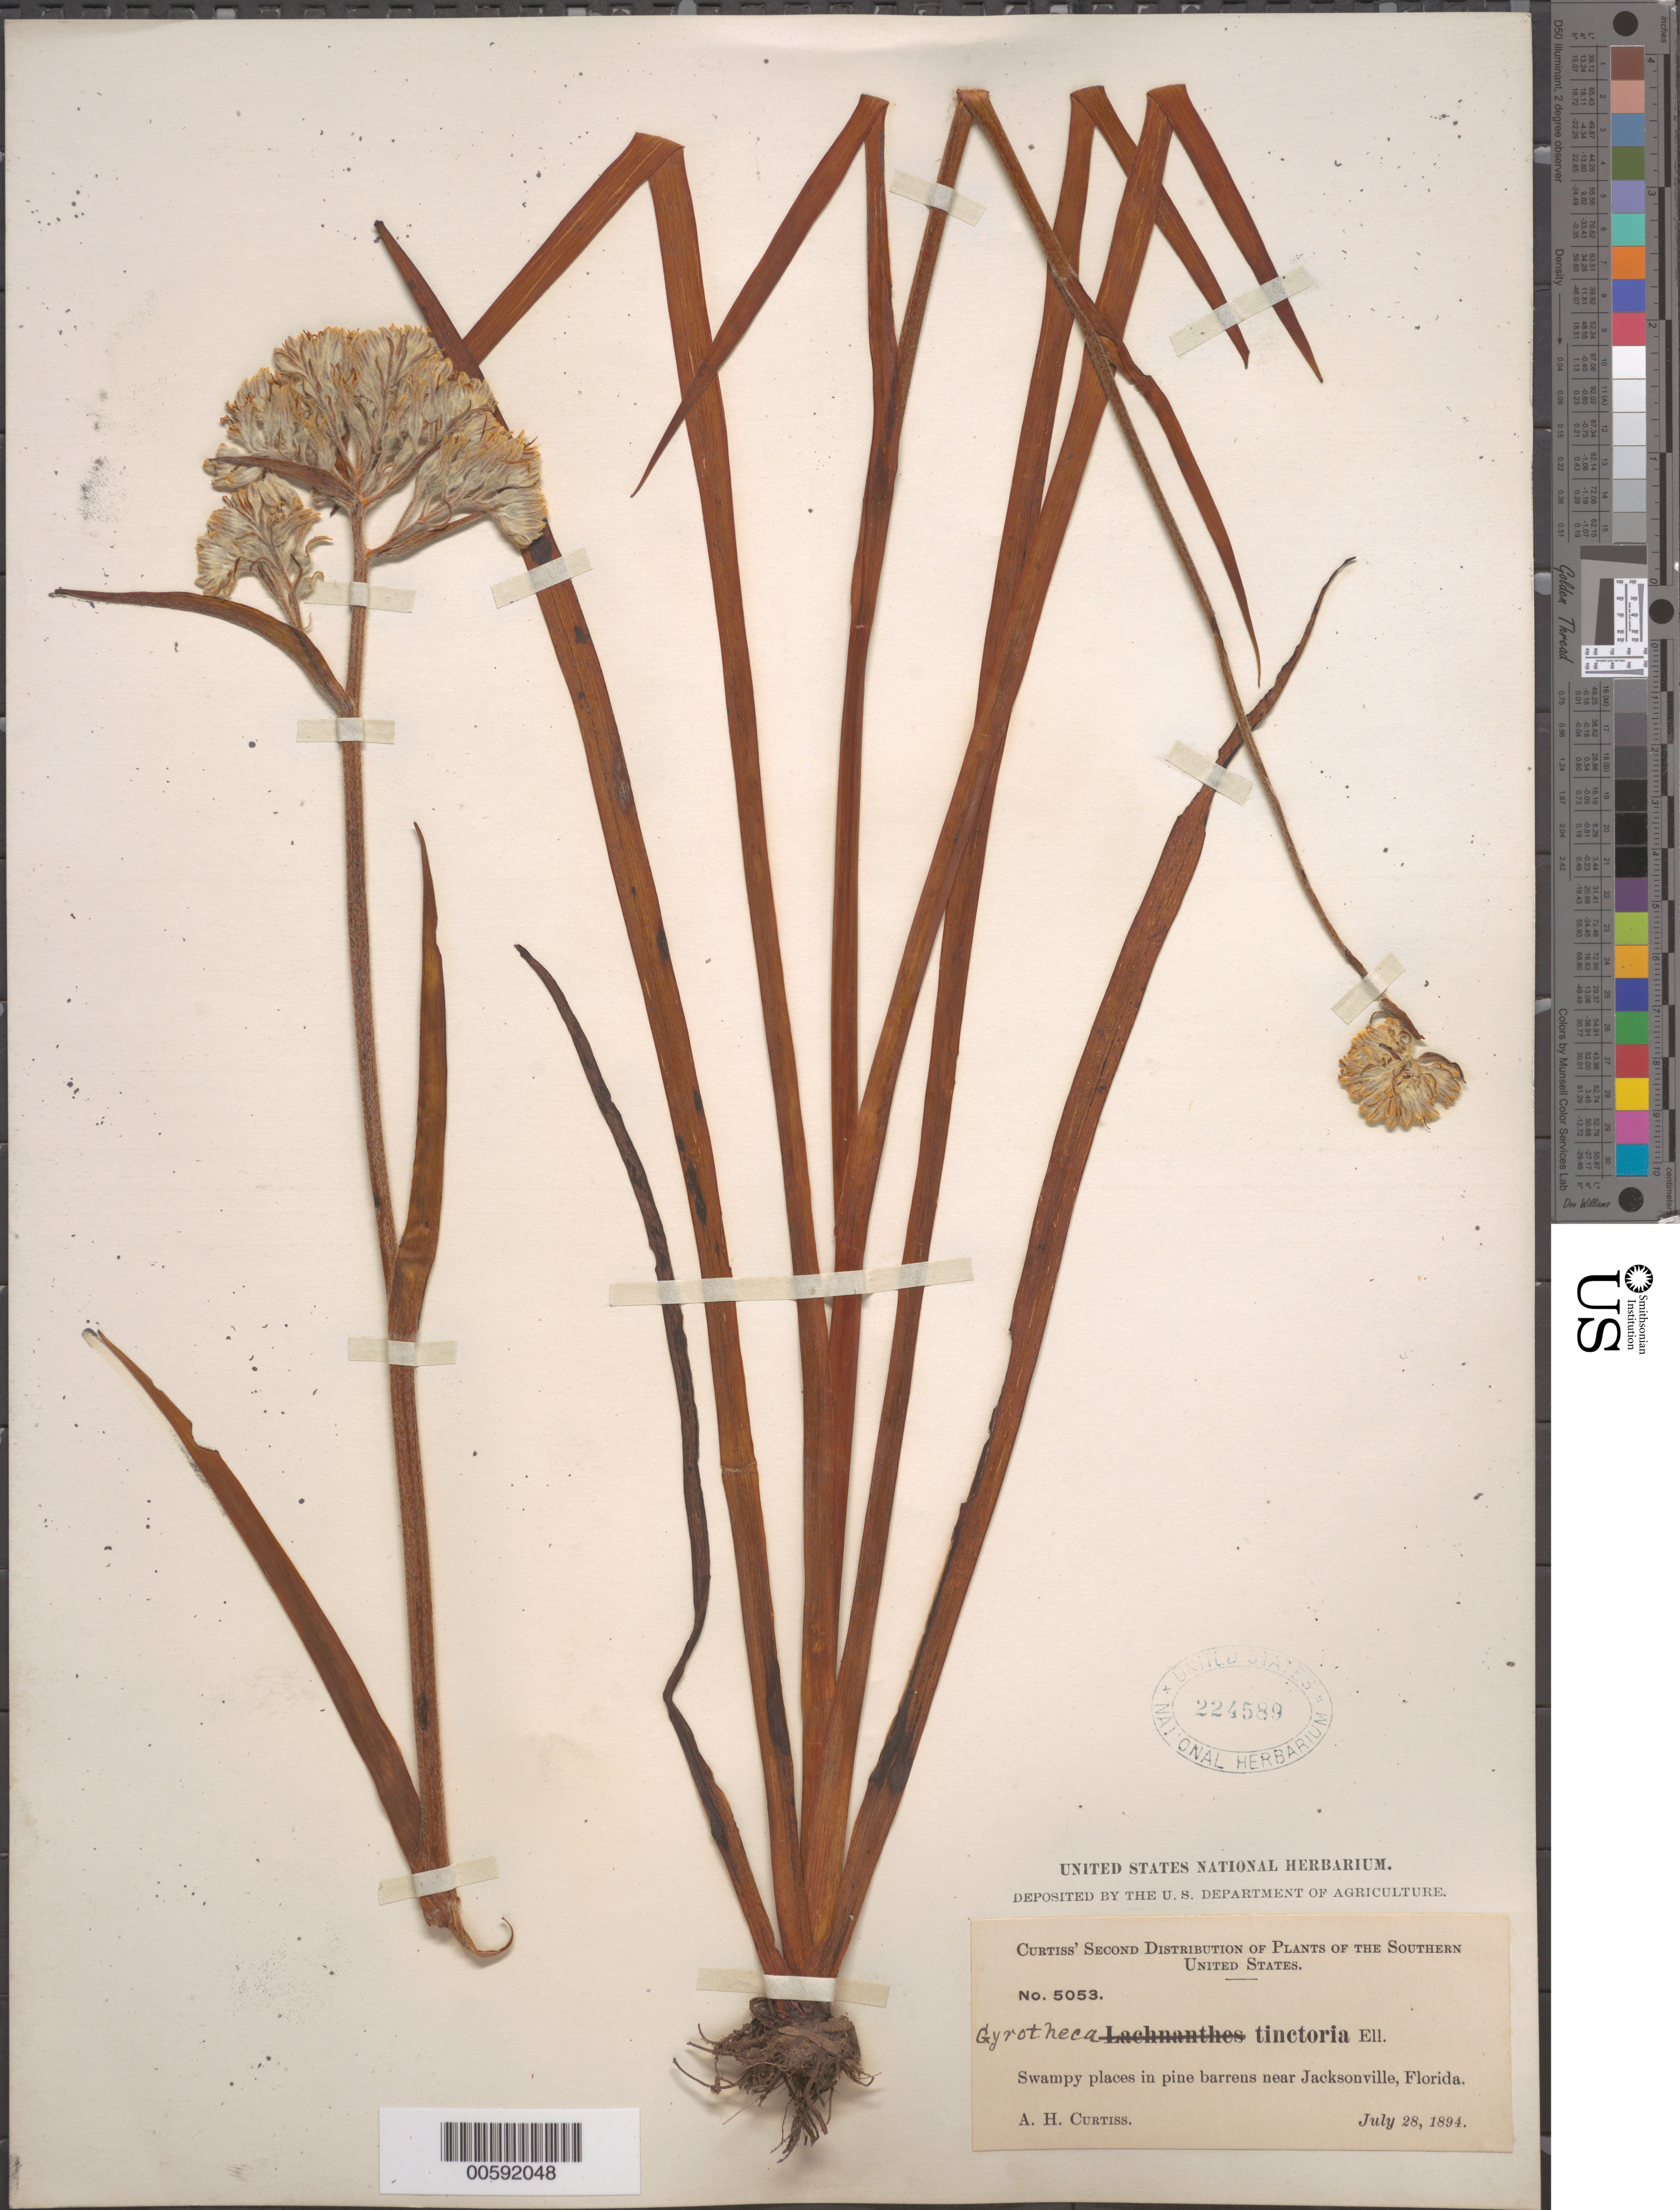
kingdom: Plantae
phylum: Tracheophyta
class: Liliopsida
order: Commelinales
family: Haemodoraceae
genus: Lachnanthes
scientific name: Lachnanthes tinctoria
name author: (Walter ex J.F. Gmel.) Elliott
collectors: A. H. Curtiss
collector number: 5053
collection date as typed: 28 Jul 1894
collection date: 1894-07-28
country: United States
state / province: Florida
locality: Near Jacksonville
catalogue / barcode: US 224589